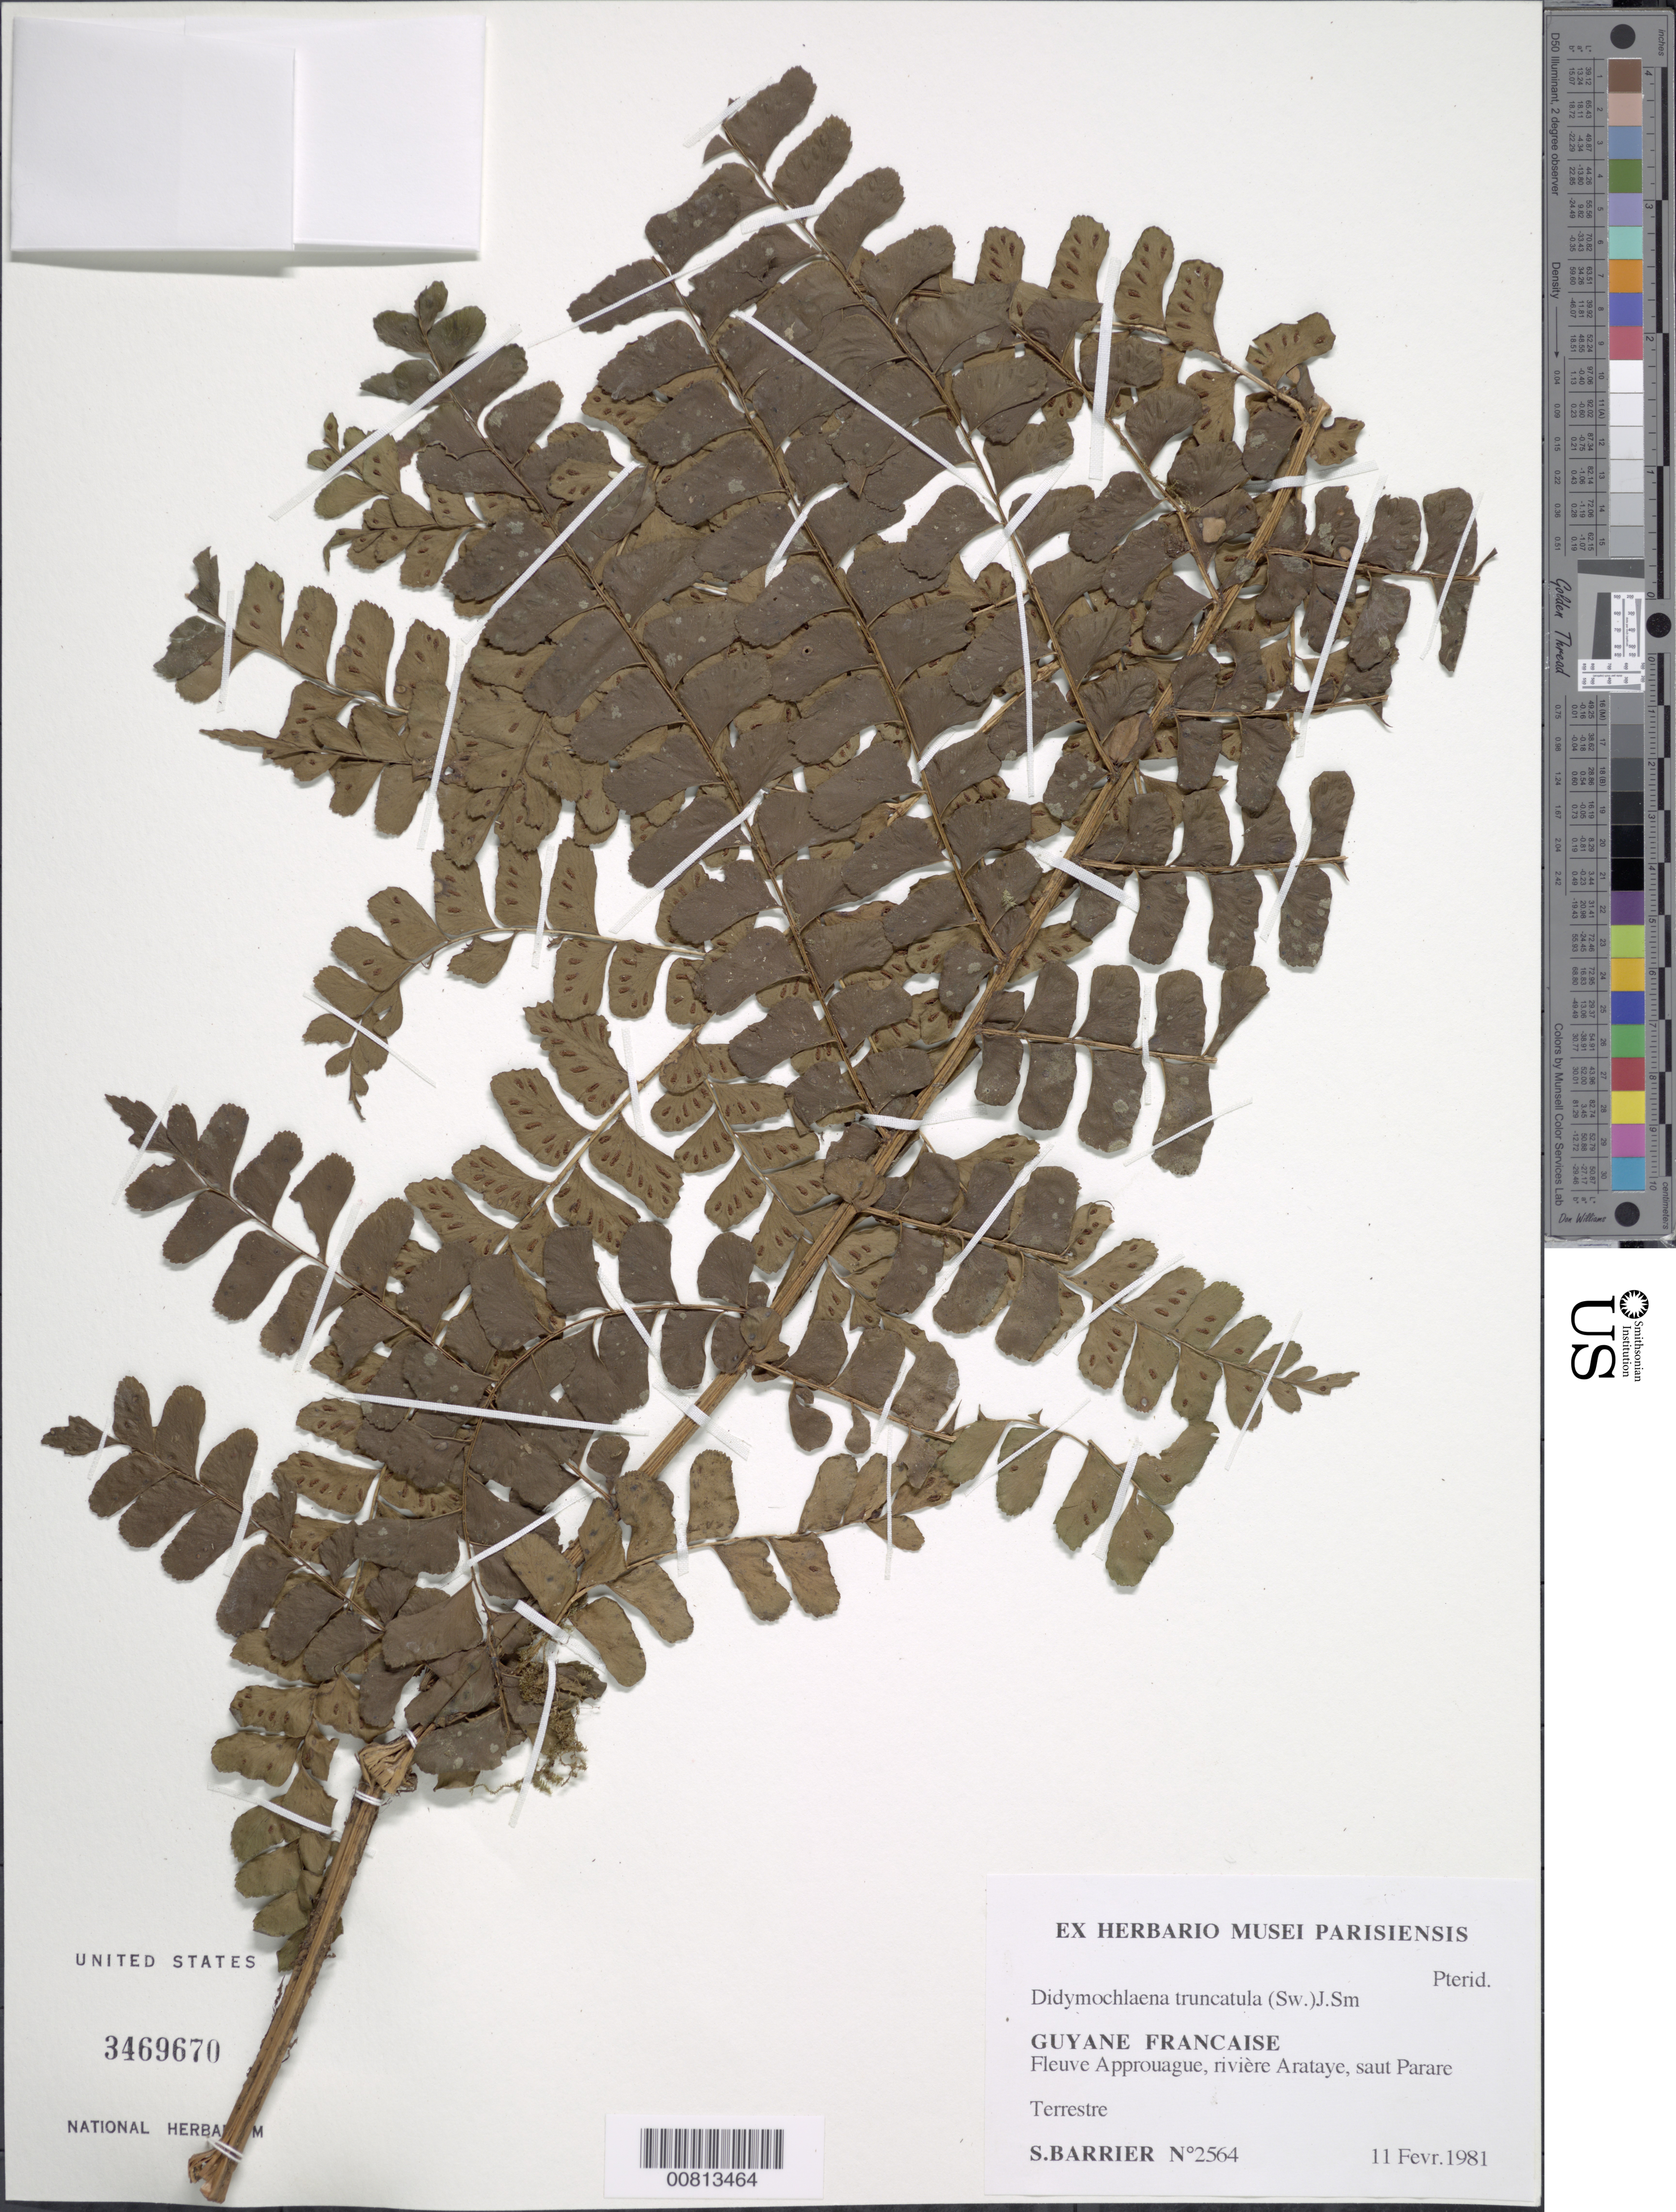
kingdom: Plantae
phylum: Tracheophyta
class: Polypodiopsida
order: Polypodiales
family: Didymochlaenaceae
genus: Didymochlaena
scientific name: Didymochlaena truncatula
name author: (Sw.) J. Sm.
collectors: S. Barrier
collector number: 2564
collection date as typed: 11-Feb-81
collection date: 1981-02-11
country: French Guiana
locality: Arataye R. (affluent de l'Approuague), Saut Pararé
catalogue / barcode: US 3469670